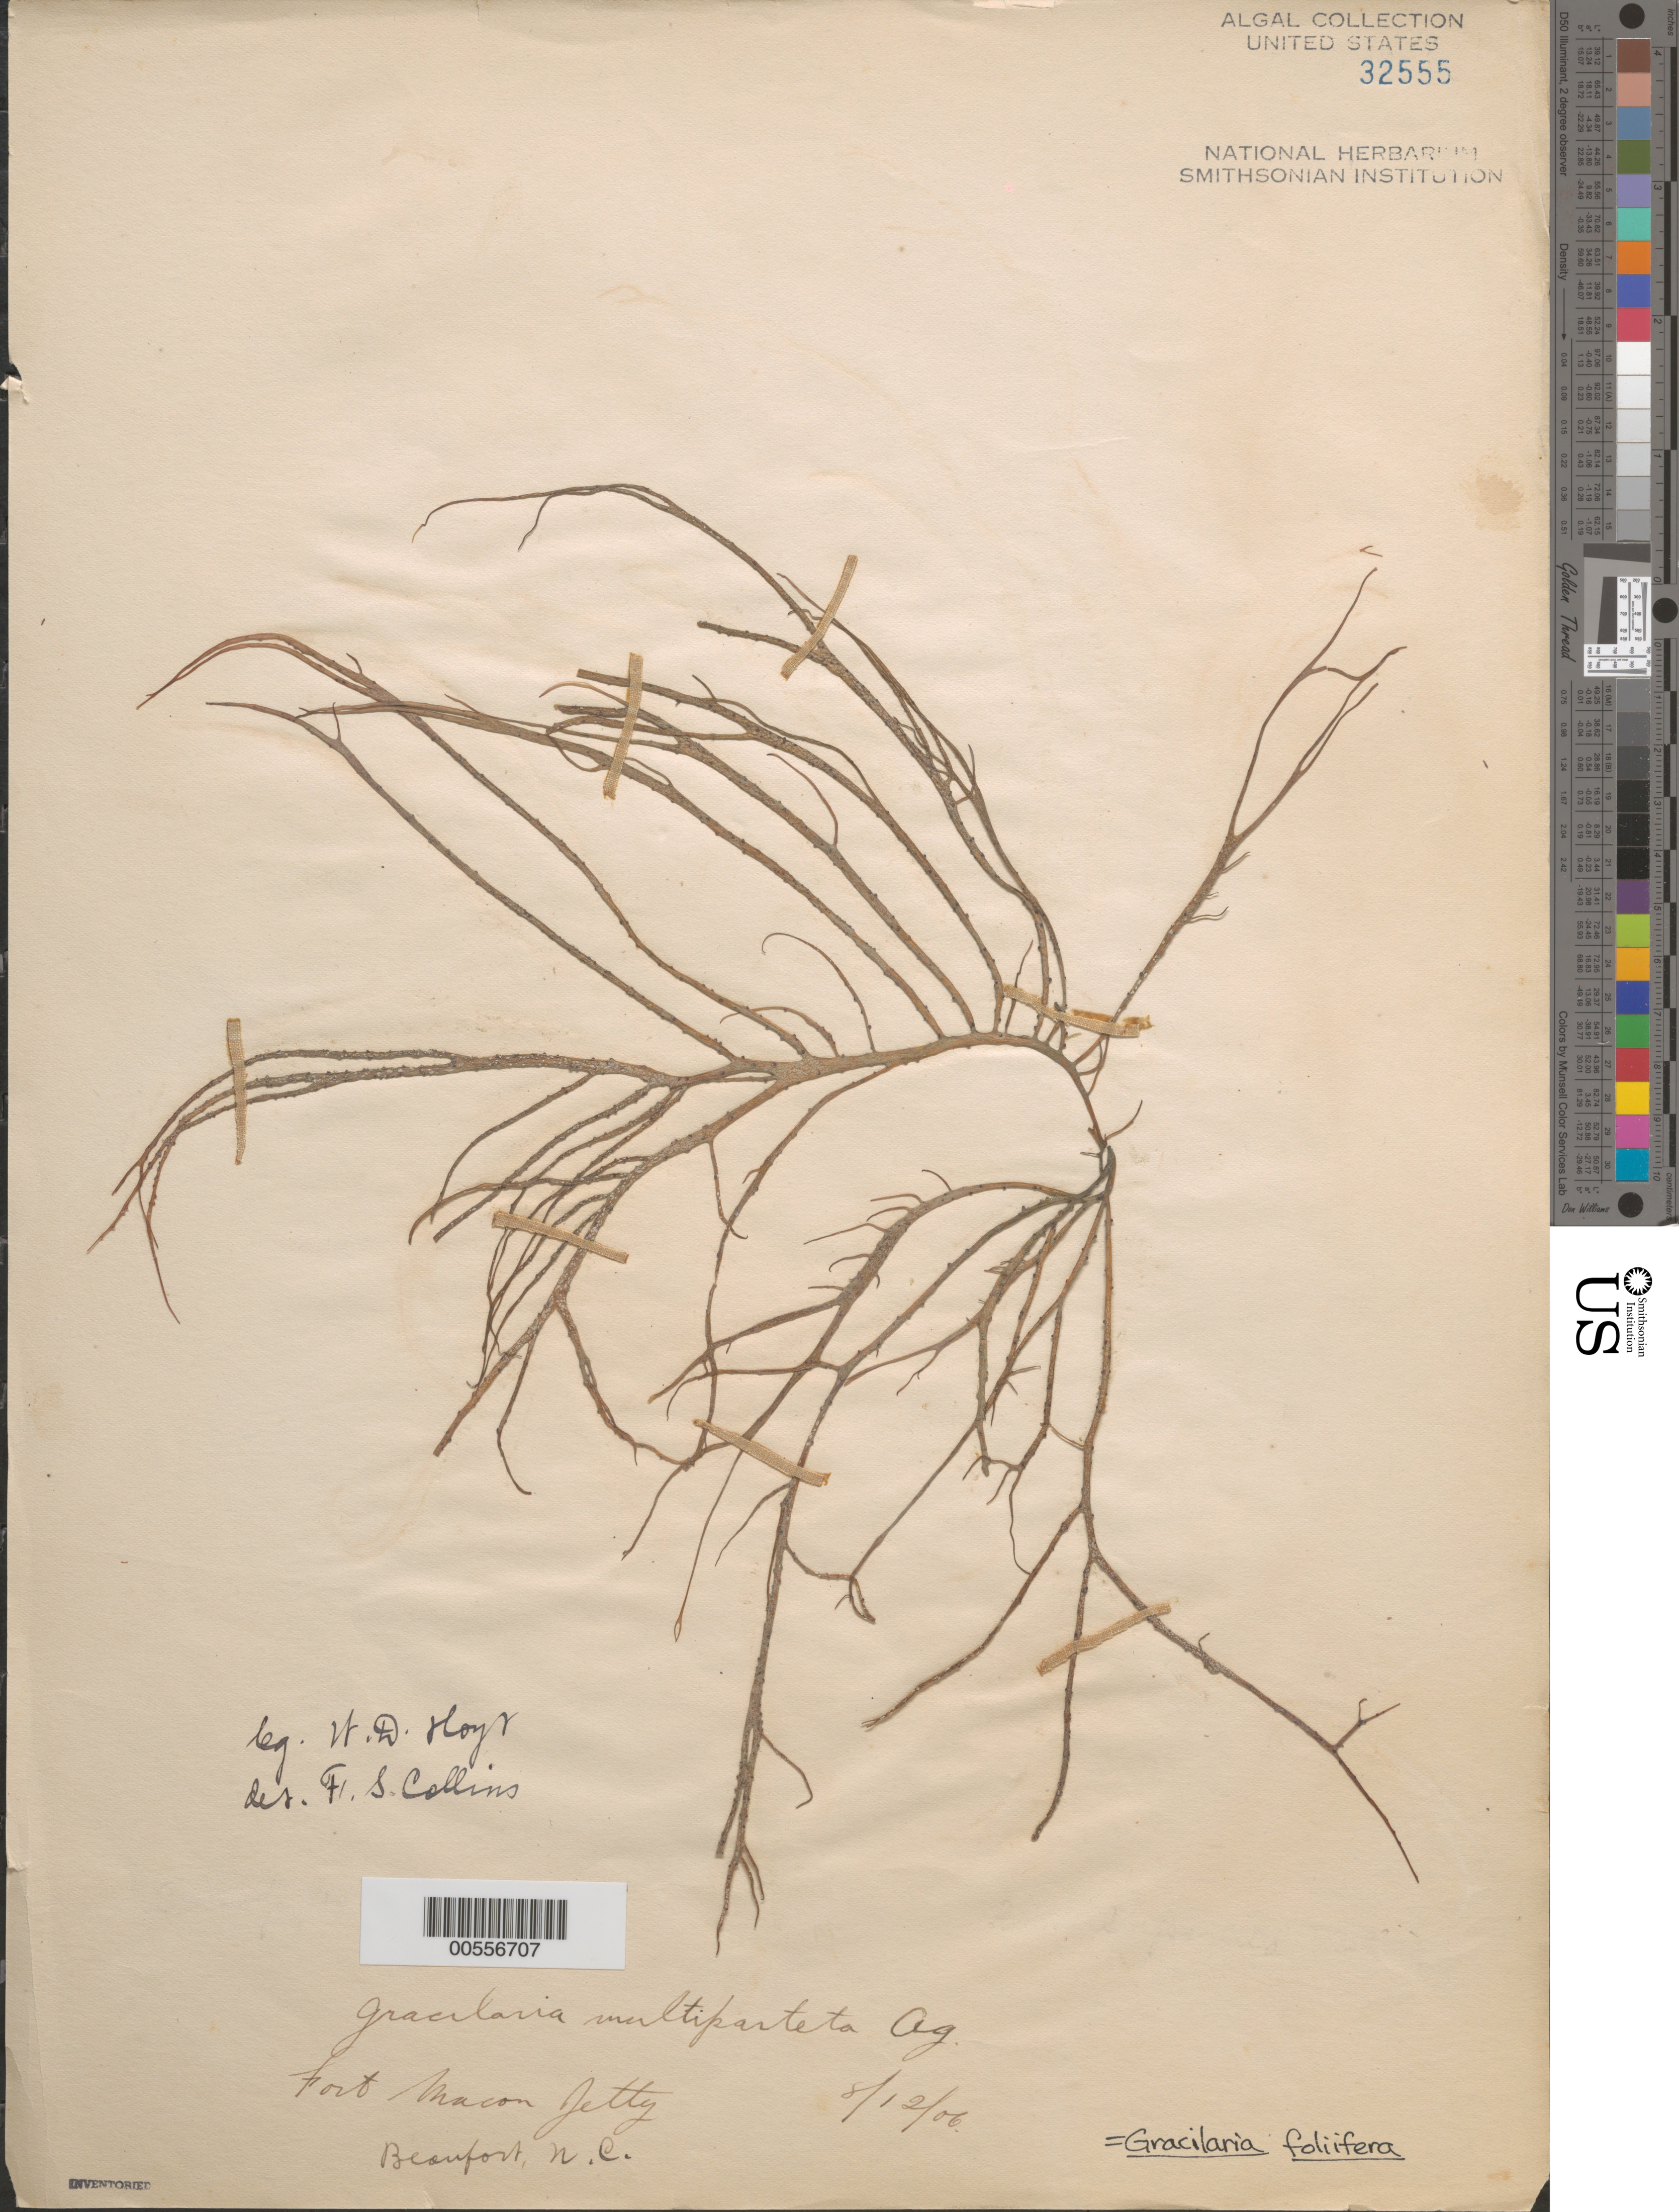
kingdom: Plantae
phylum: Rhodophyta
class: Florideophyceae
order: Gracilariales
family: Gracilariaceae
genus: Gracilaria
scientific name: Gracilaria foliifera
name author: (Forssk.) Børgesen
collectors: W. D. Hoyt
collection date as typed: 12 Aug 1906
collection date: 1906-08-12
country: United States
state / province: North Carolina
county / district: Carteret County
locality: Beaufort, Fort Macon jetty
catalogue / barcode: US 32555